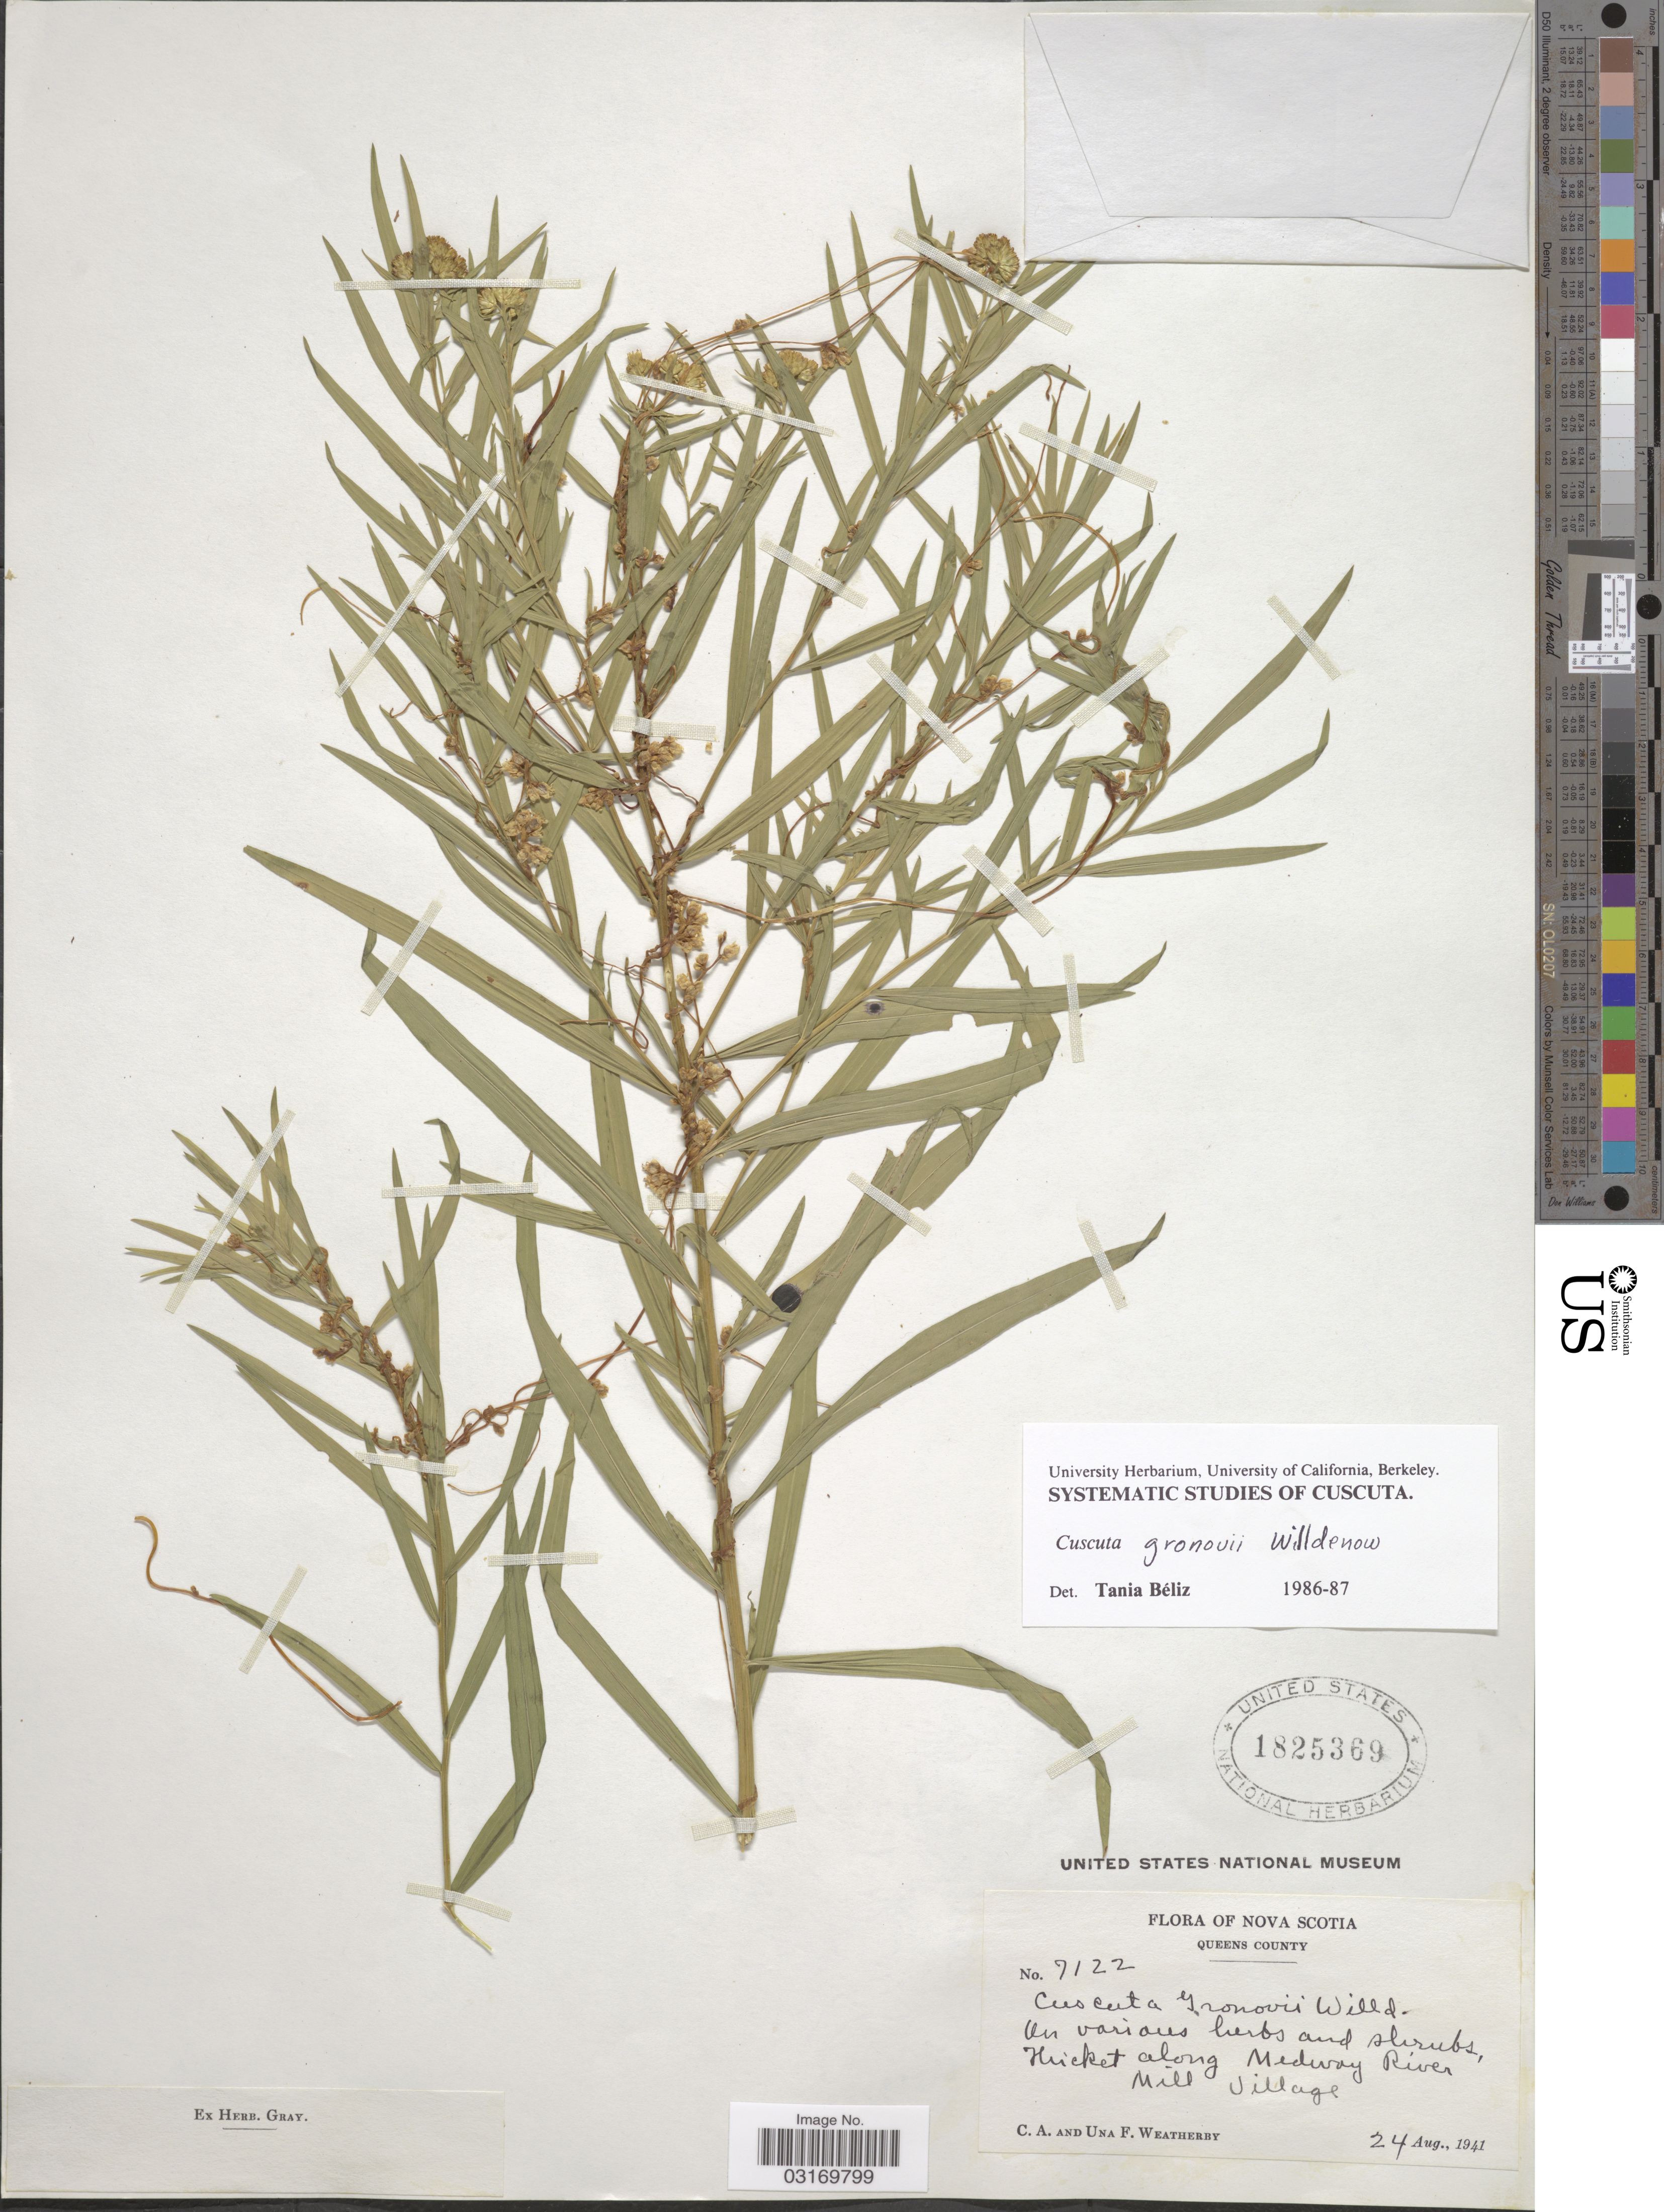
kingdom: Plantae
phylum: Tracheophyta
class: Magnoliopsida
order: Solanales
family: Convolvulaceae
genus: Cuscuta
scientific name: Cuscuta gronovii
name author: Willd. ex Schult.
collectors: C. A. Weatherby & U. Weatherby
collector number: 7122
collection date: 1941-08-24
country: Canada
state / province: Nova Scotia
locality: Queens County. Thicket along Midway River Mill Village.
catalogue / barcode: US 1825369